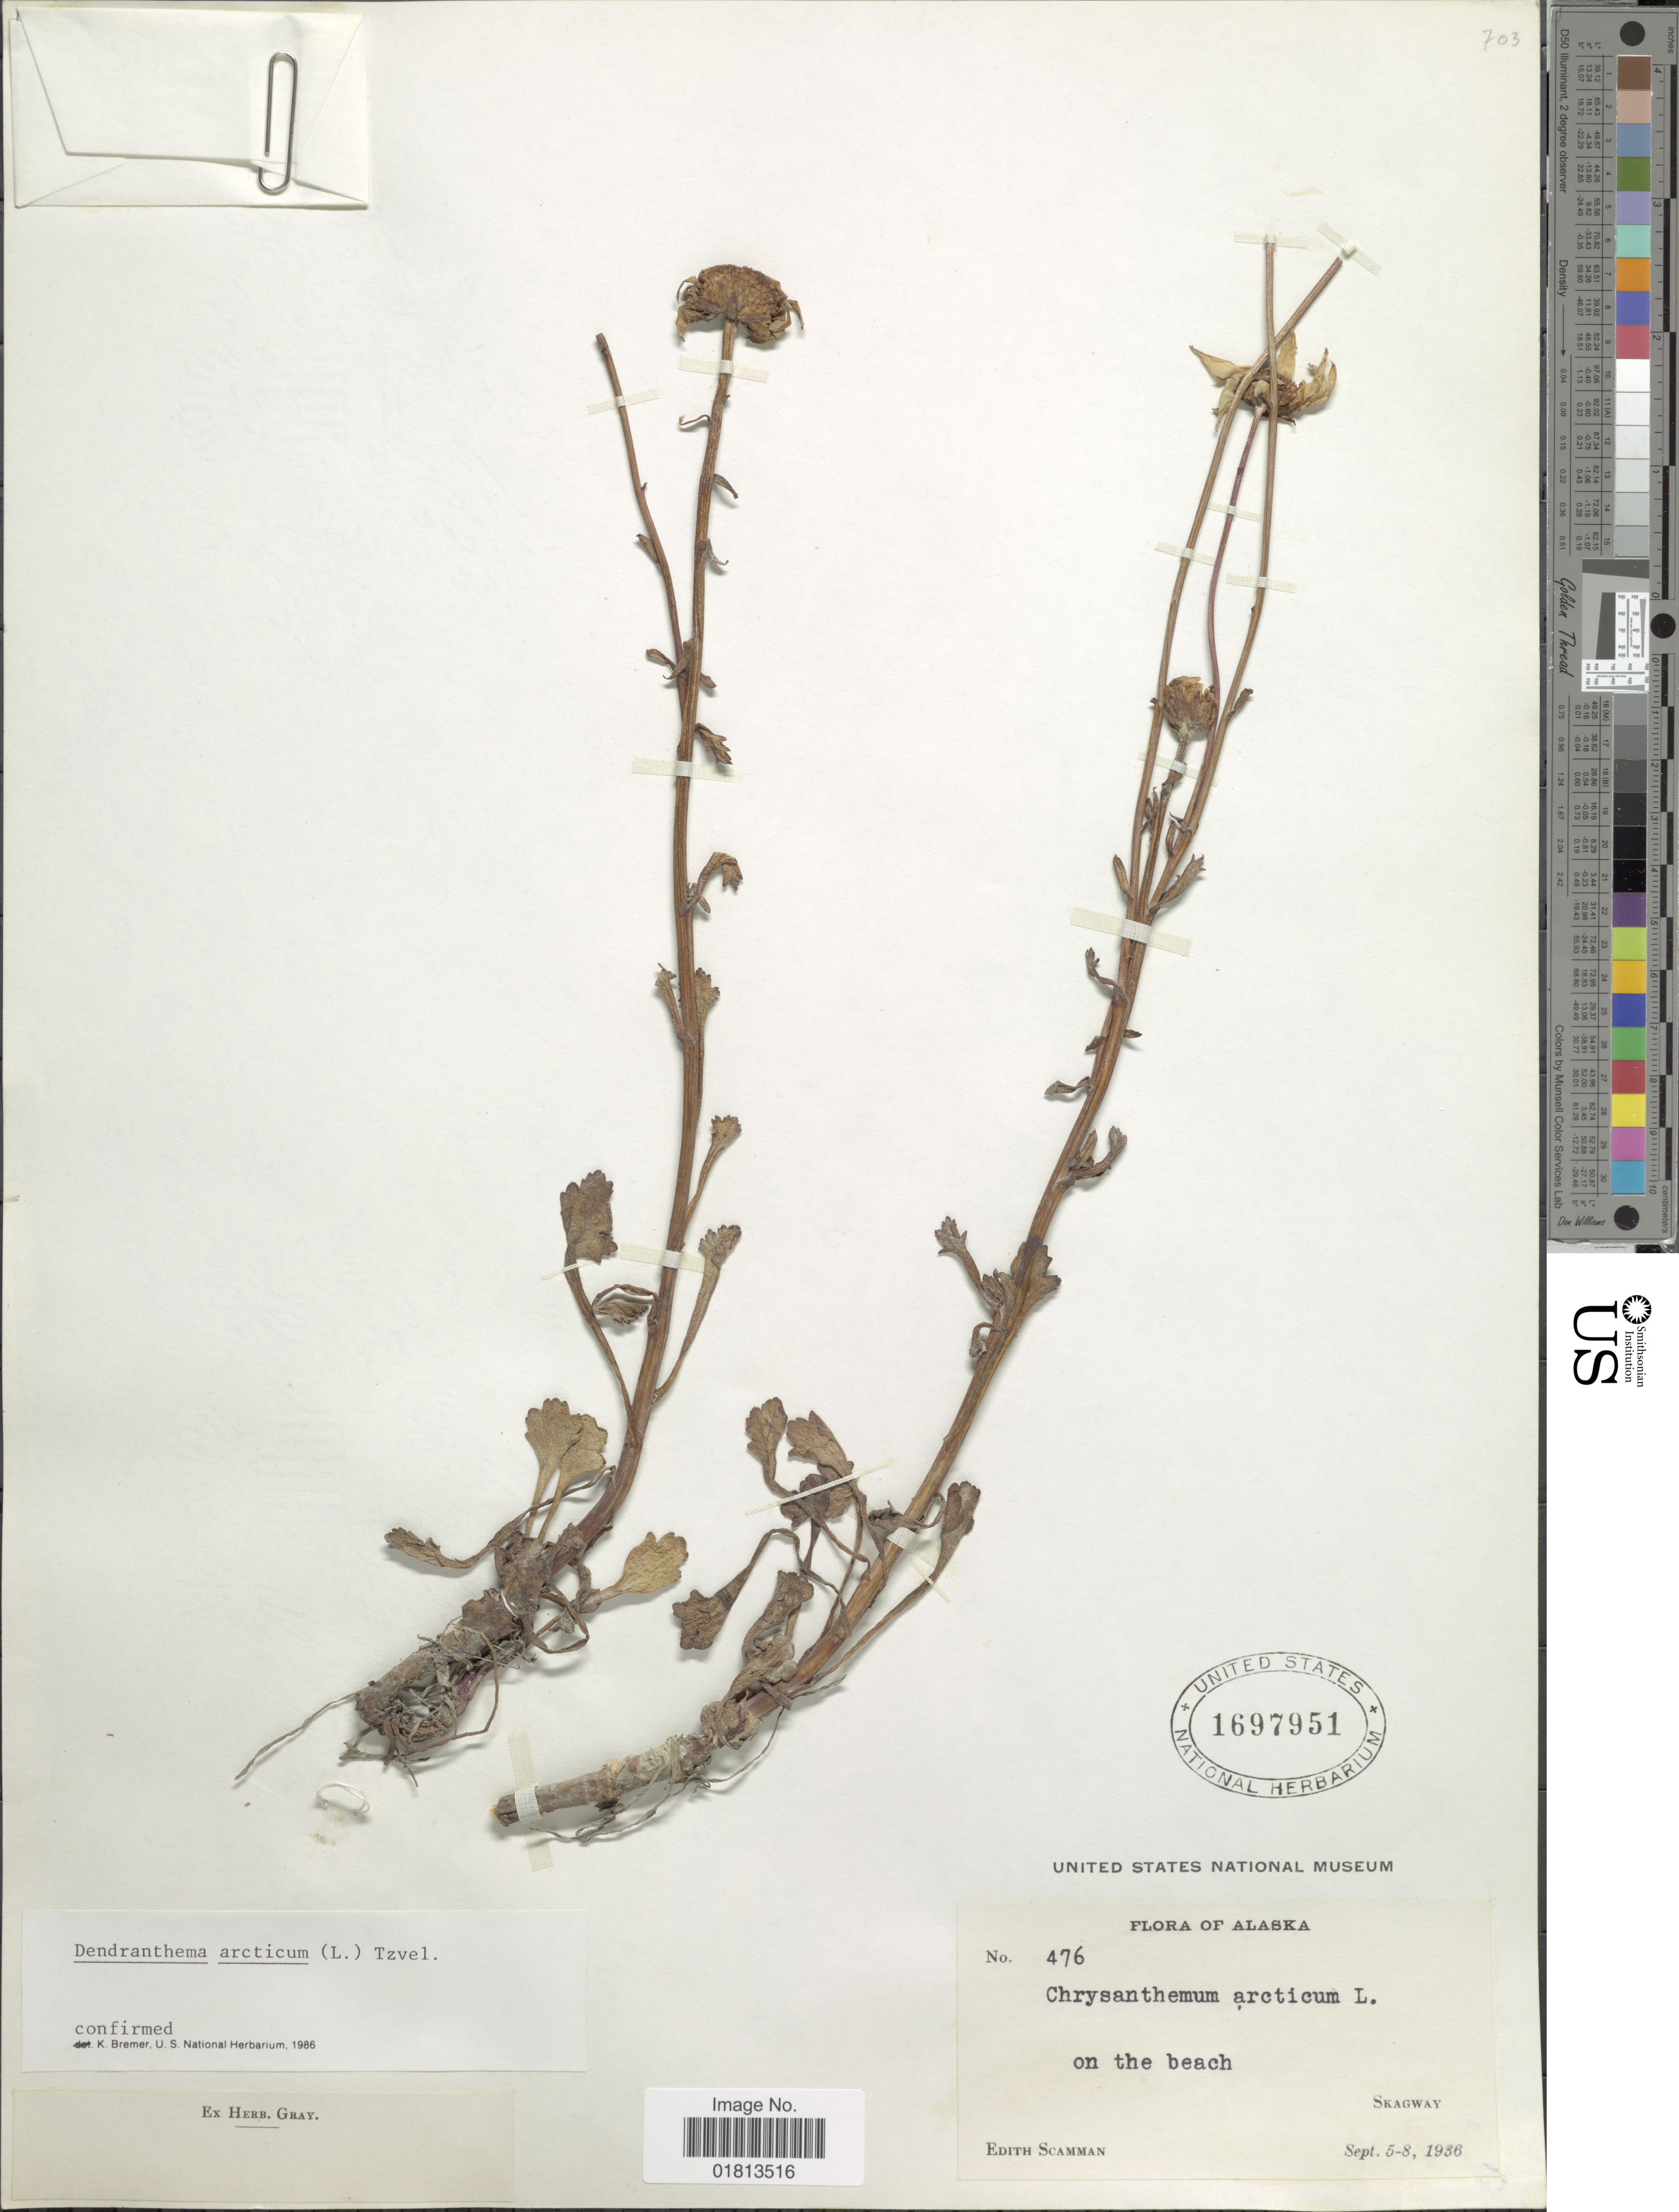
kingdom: Plantae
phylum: Tracheophyta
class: Magnoliopsida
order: Asterales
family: Asteraceae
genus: Dendranthema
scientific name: Dendranthema arcticum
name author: (L.) Tzvelev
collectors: E. Scamman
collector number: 476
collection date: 1936-09-05/1936-09-08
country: United States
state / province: Alaska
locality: On the beach, Skagway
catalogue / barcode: US 1697951